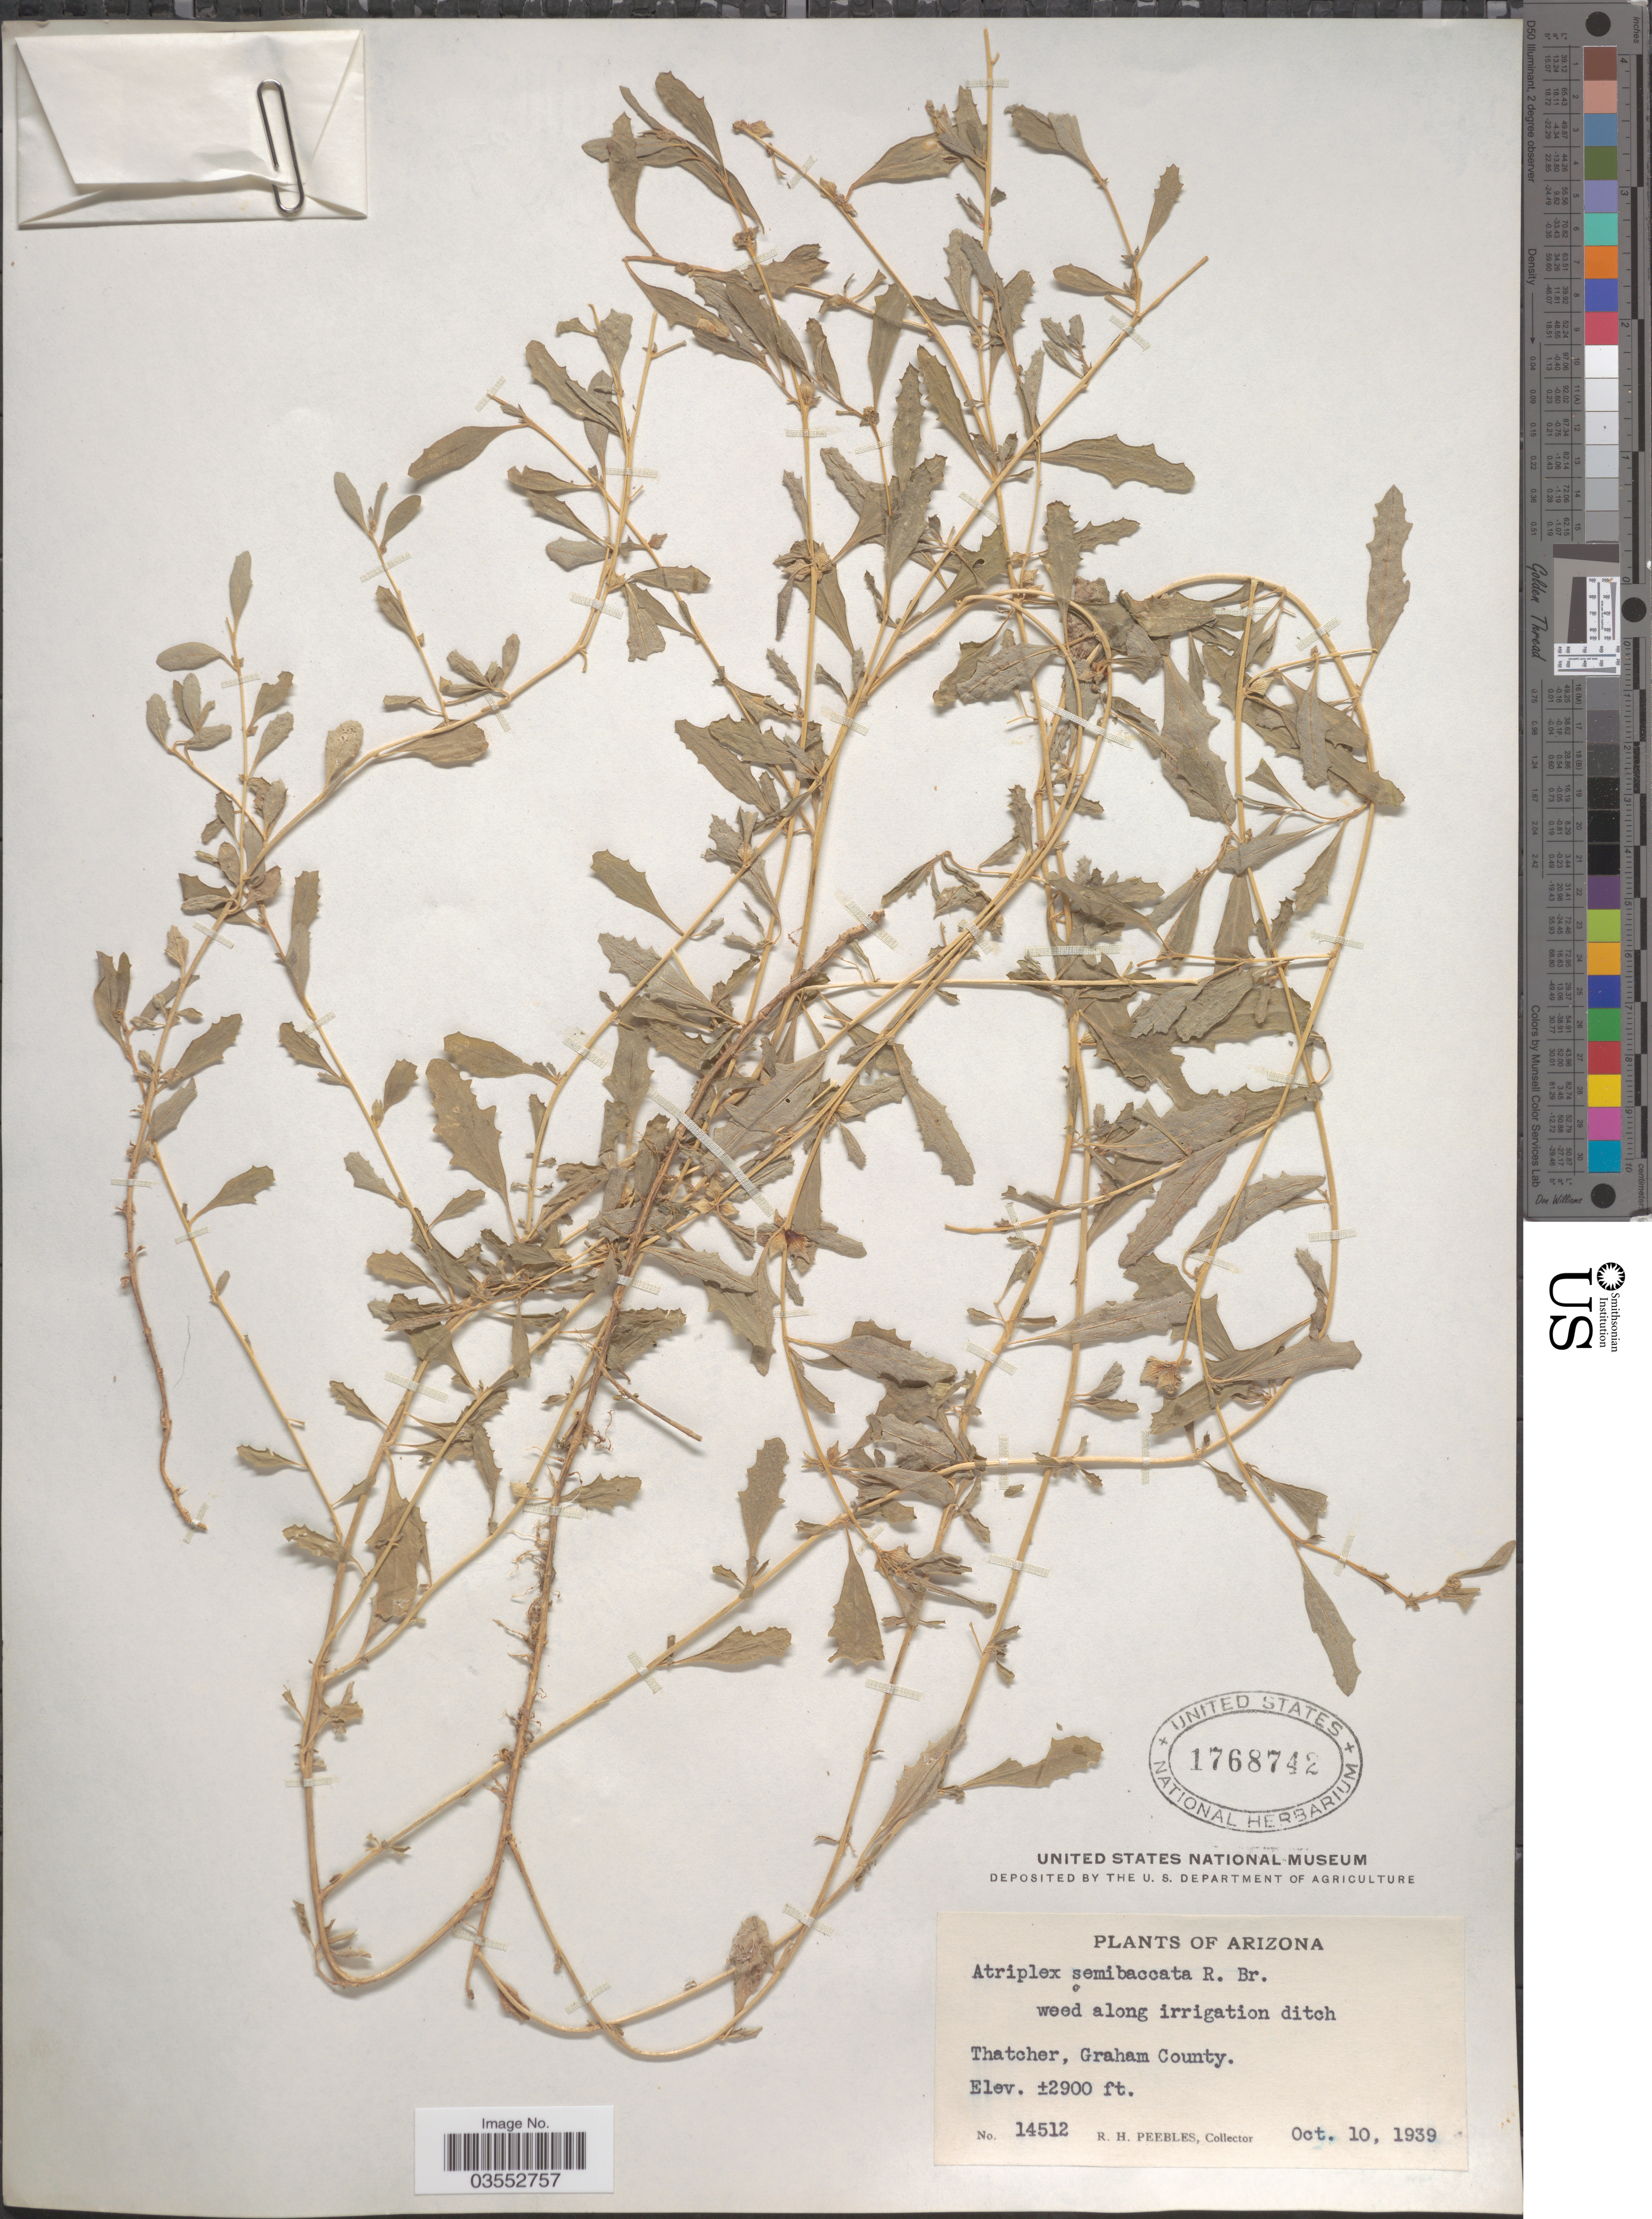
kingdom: Plantae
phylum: Tracheophyta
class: Magnoliopsida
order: Caryophyllales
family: Amaranthaceae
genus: Atriplex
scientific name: Atriplex semibaccata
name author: R. Br.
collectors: R. H. Peebles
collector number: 14512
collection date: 1939-10-10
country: United States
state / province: Arizona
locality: Thatcher, Graham County.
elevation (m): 884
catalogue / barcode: US 1768742